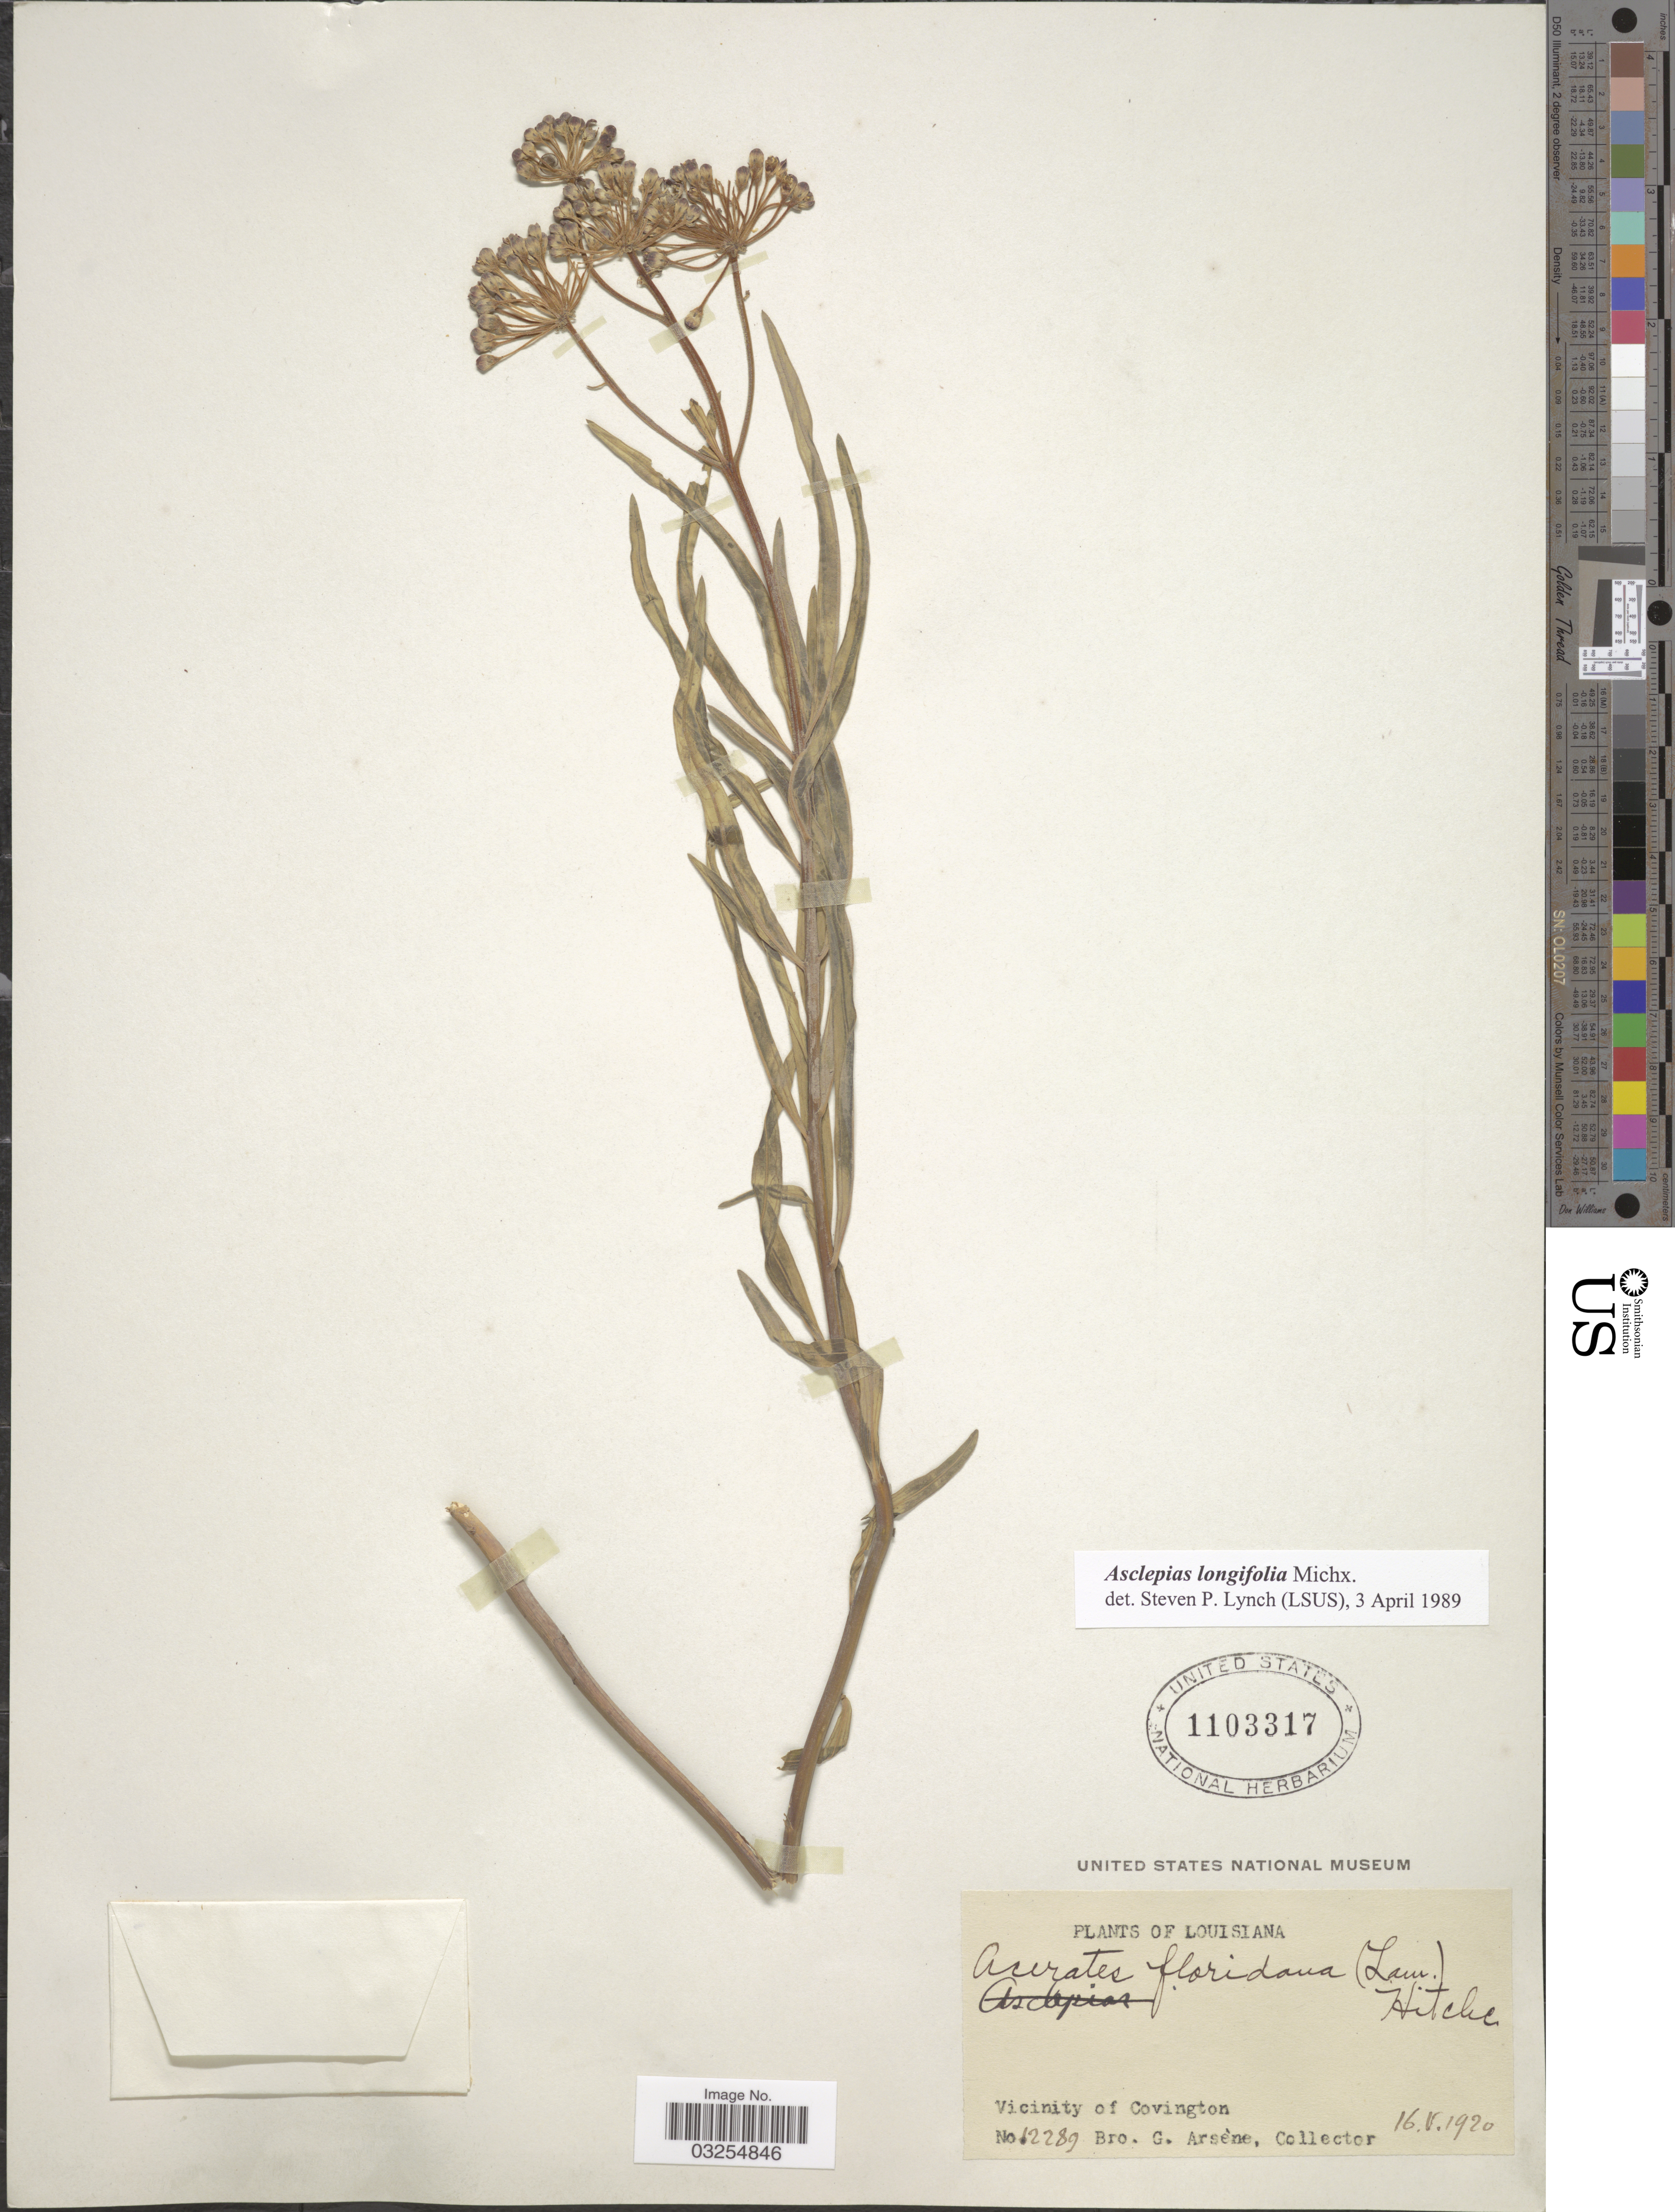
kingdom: Plantae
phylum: Tracheophyta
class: Magnoliopsida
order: Gentianales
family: Apocynaceae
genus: Asclepias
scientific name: Asclepias longifolia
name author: Michx.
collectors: Bro. G. Arsène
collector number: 12289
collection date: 1920-05-16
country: United States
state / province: Louisiana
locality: Vicinity of Covington.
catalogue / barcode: US 1103317